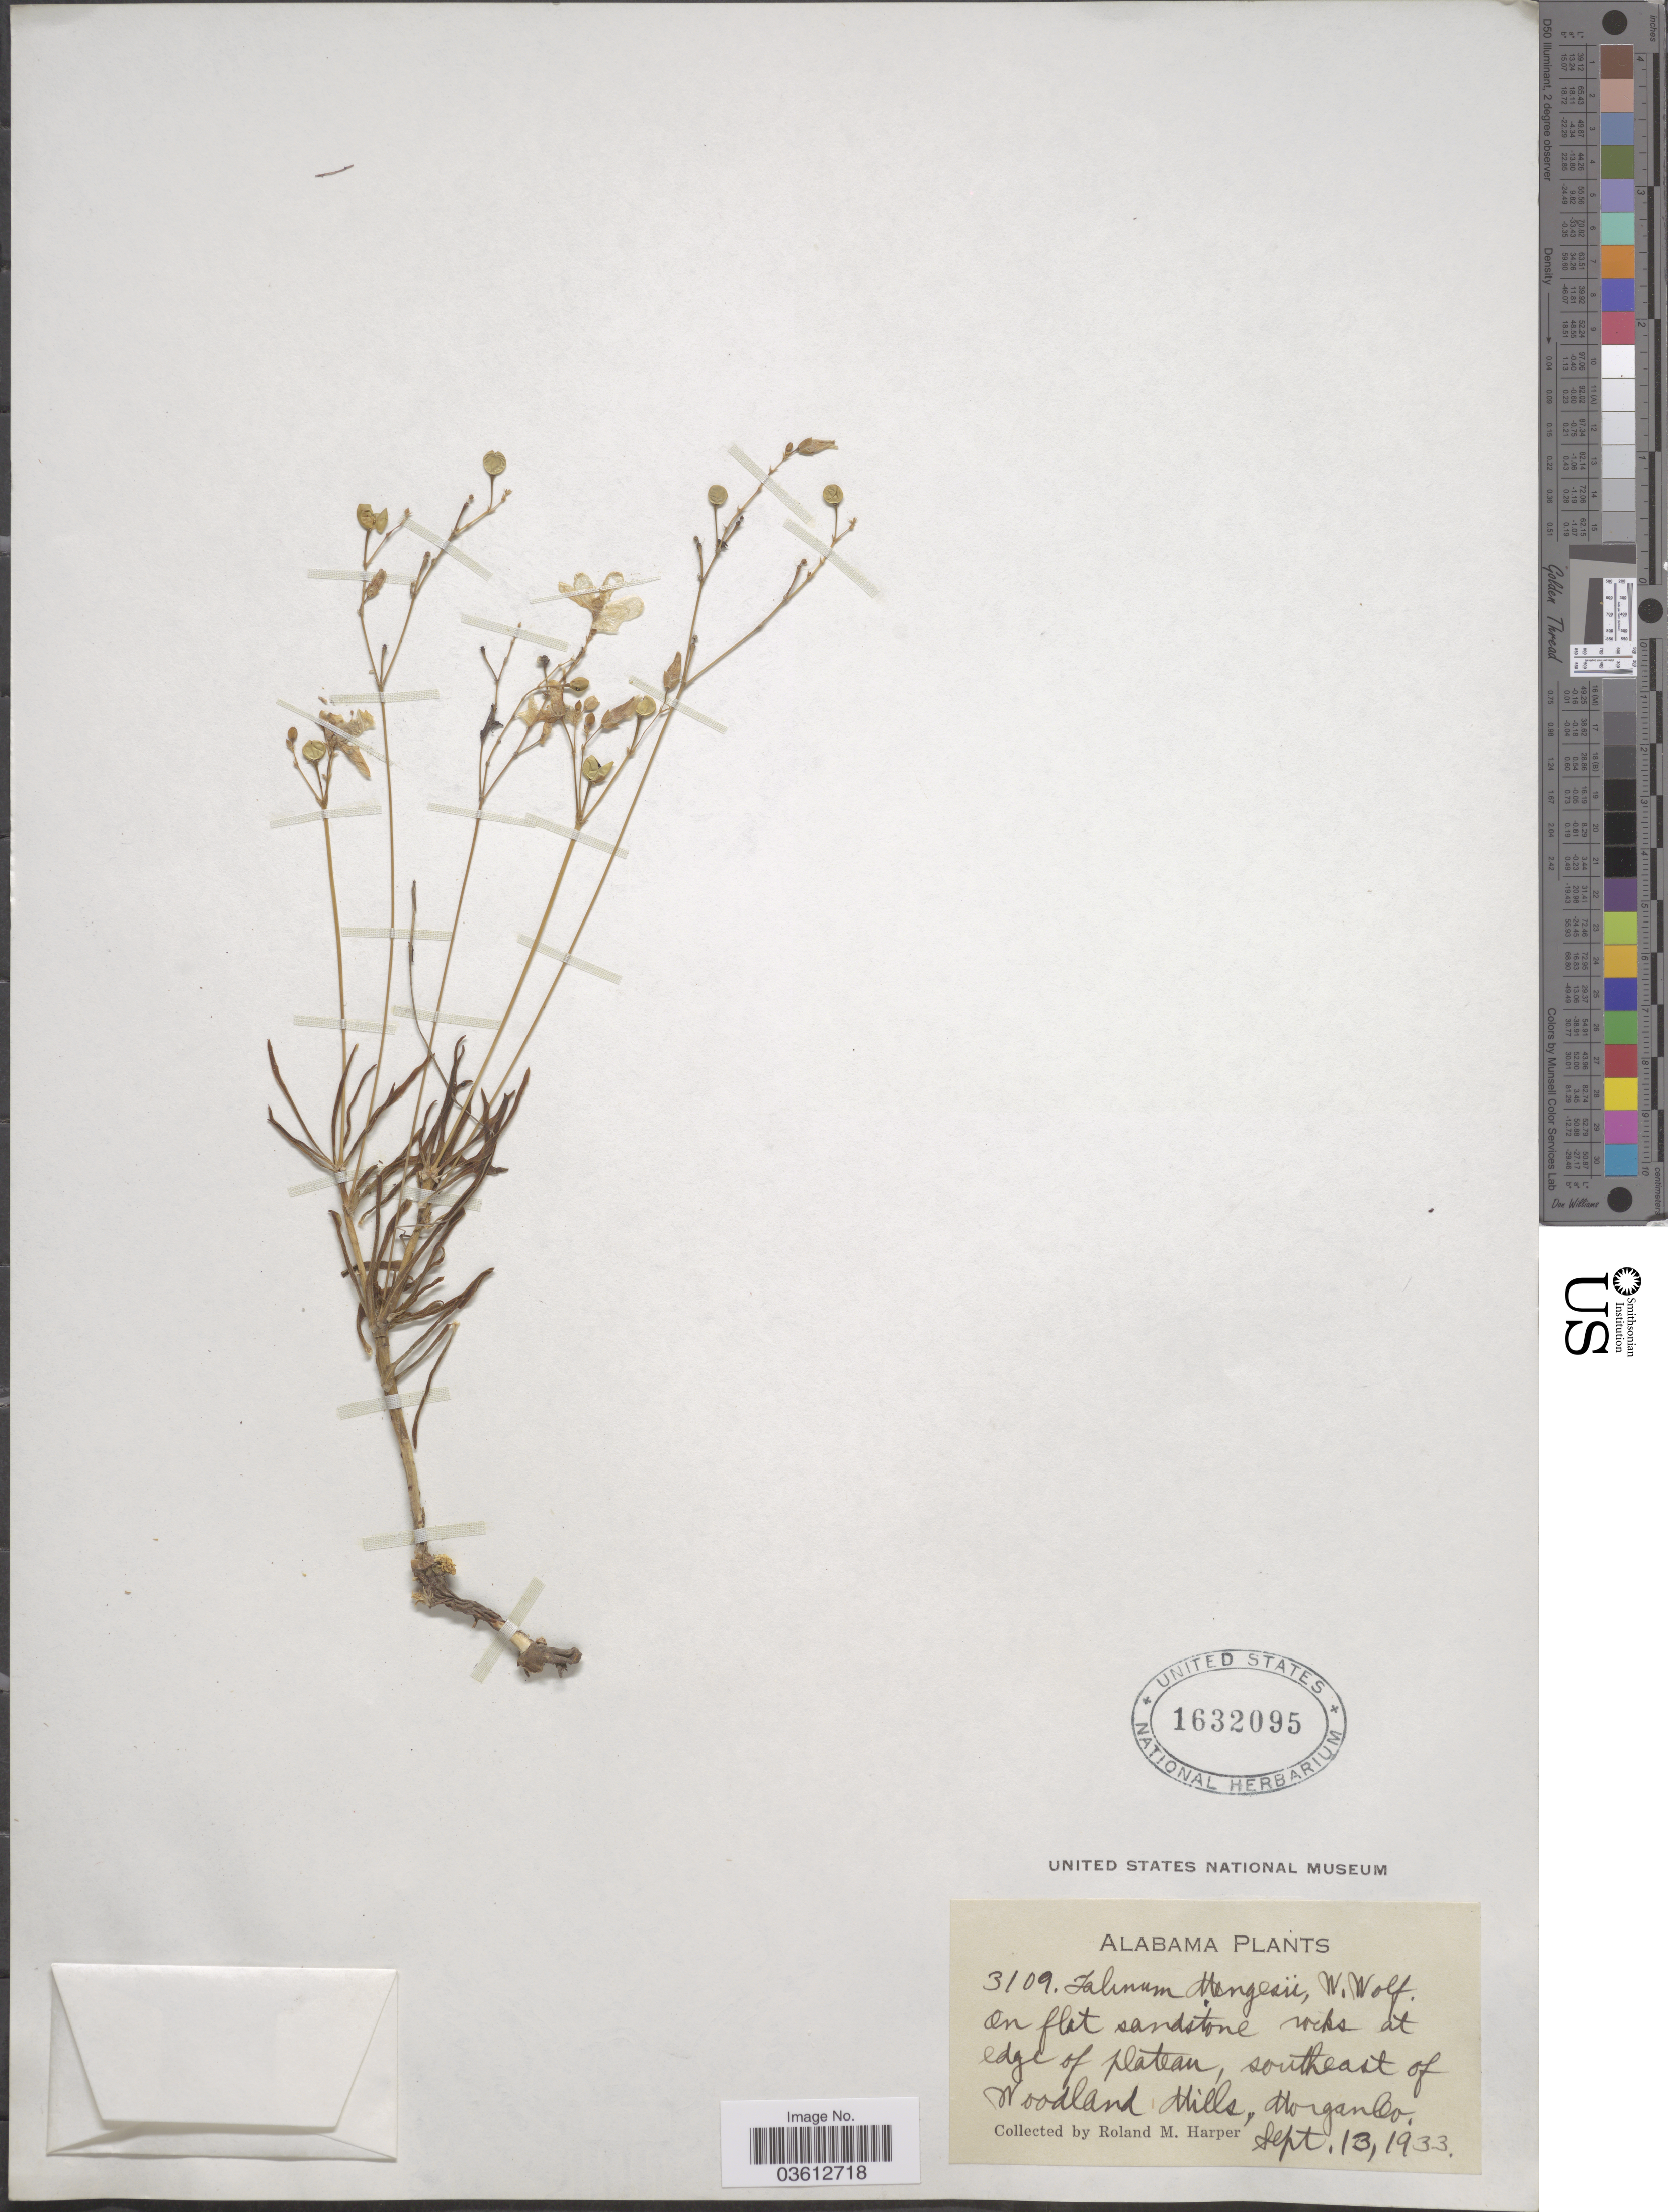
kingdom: Plantae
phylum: Tracheophyta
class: Magnoliopsida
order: Caryophyllales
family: Talinaceae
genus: Talinum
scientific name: Talinum mengesii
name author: W. Wolf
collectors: R. M. Harper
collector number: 3109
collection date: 1933-09-13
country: United States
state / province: Alabama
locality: Edge of plateau, southeast of Woodland Mills, Morgan Co.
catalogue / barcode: US 1632095